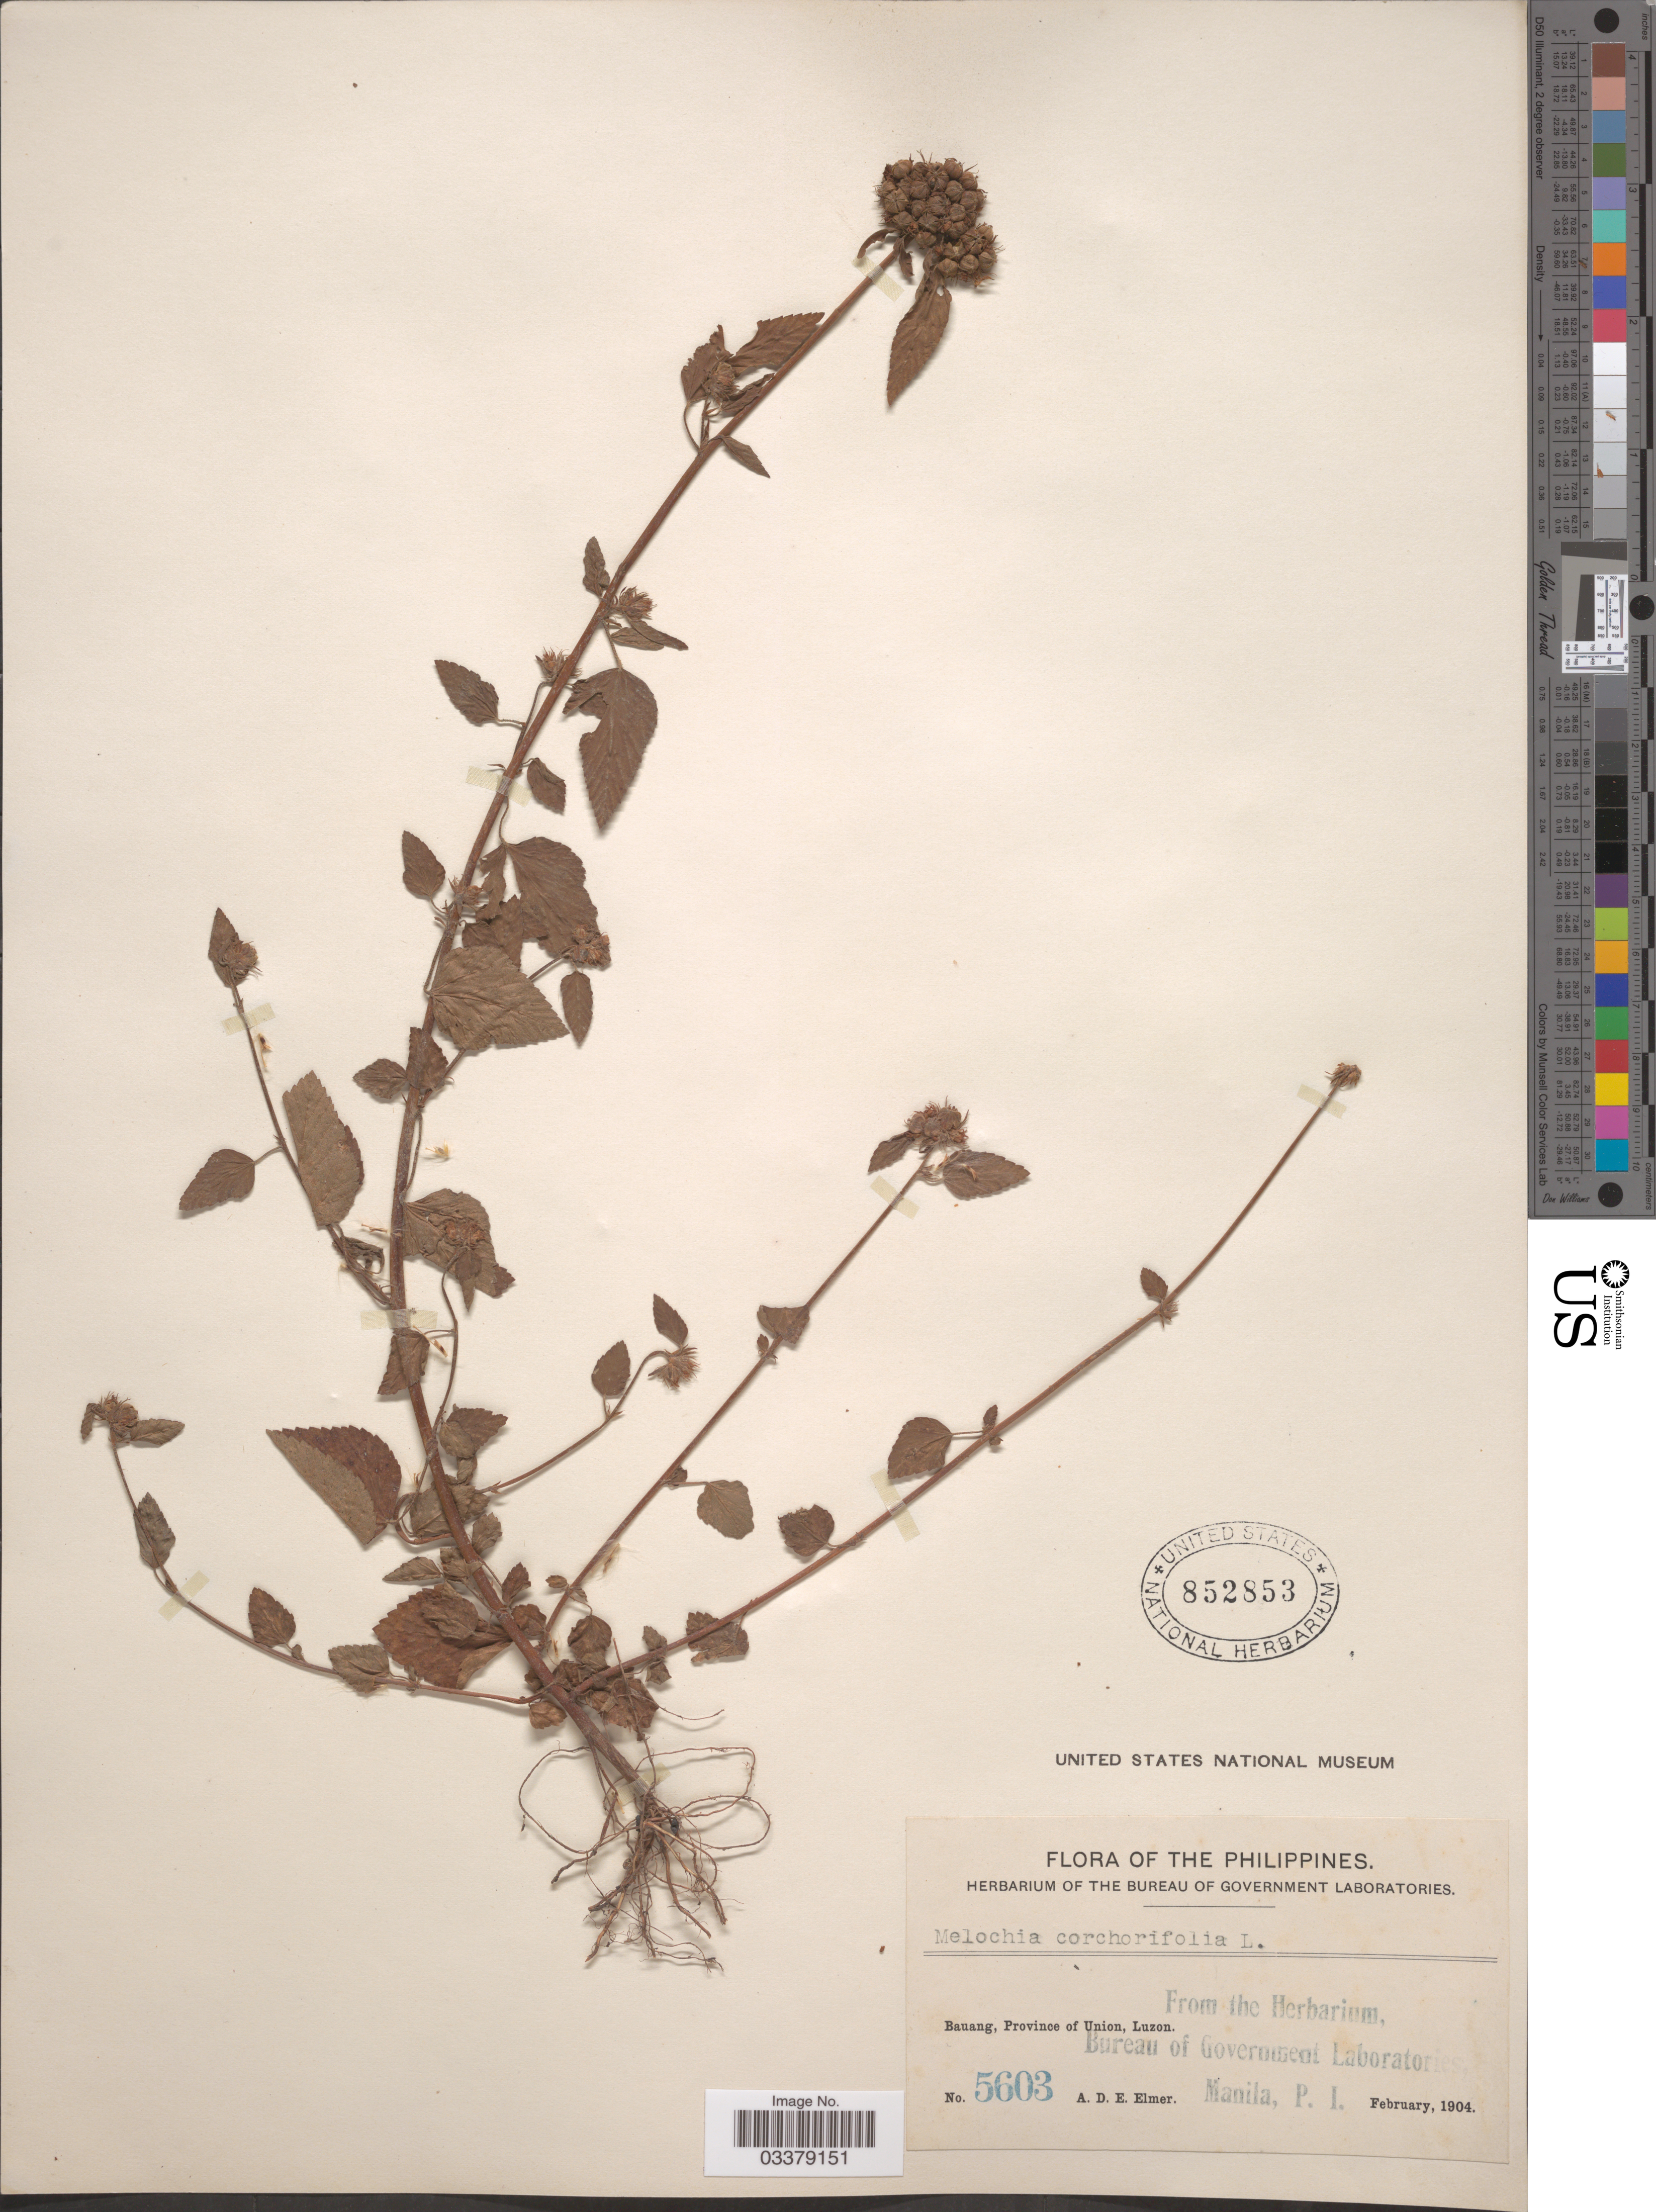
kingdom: Plantae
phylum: Tracheophyta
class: Magnoliopsida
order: Malvales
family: Malvaceae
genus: Melochia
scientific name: Melochia corchorifolia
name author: L.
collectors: A. D. E. Elmer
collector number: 5603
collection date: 1904-02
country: Philippines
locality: Bauang, Province of Union, Luzon.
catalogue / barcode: US 852853